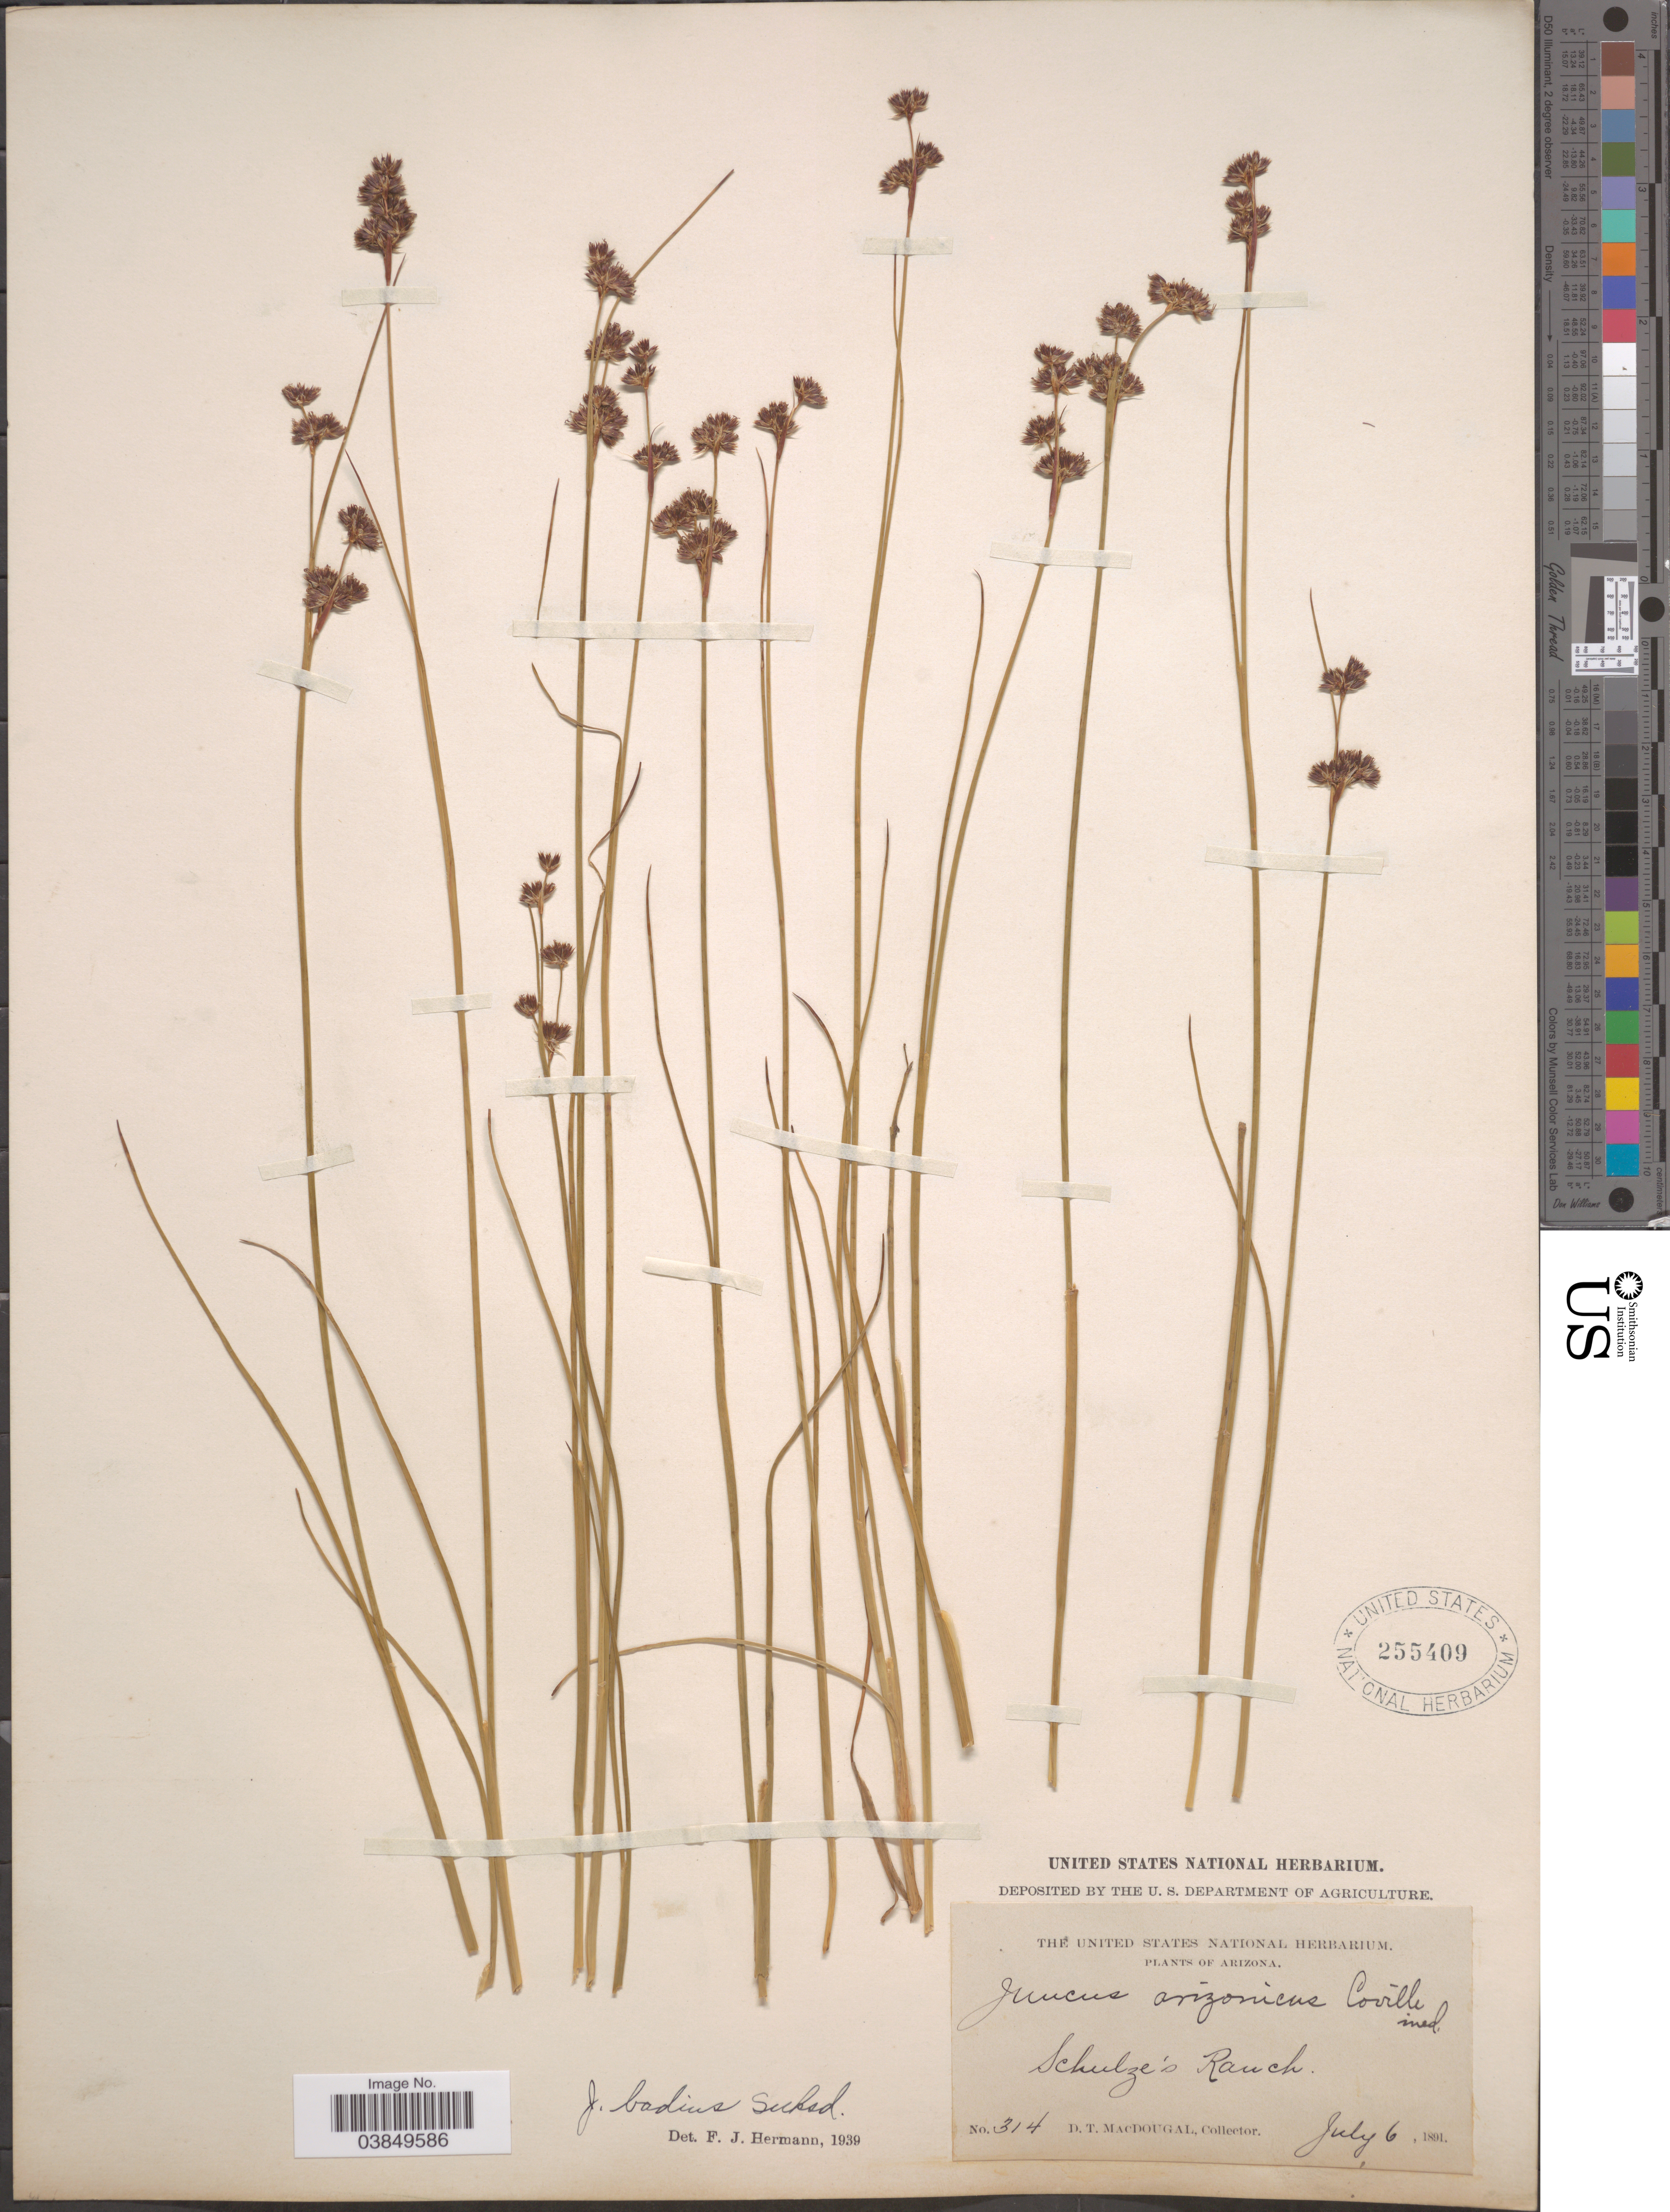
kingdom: Plantae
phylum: Tracheophyta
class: Liliopsida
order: Poales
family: Juncaceae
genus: Juncus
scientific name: Juncus badius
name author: Suksd.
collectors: D. T. MacDougal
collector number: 314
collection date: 1891-07-06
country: United States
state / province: Arizona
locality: Schulze's Ranch.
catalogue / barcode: US 255409